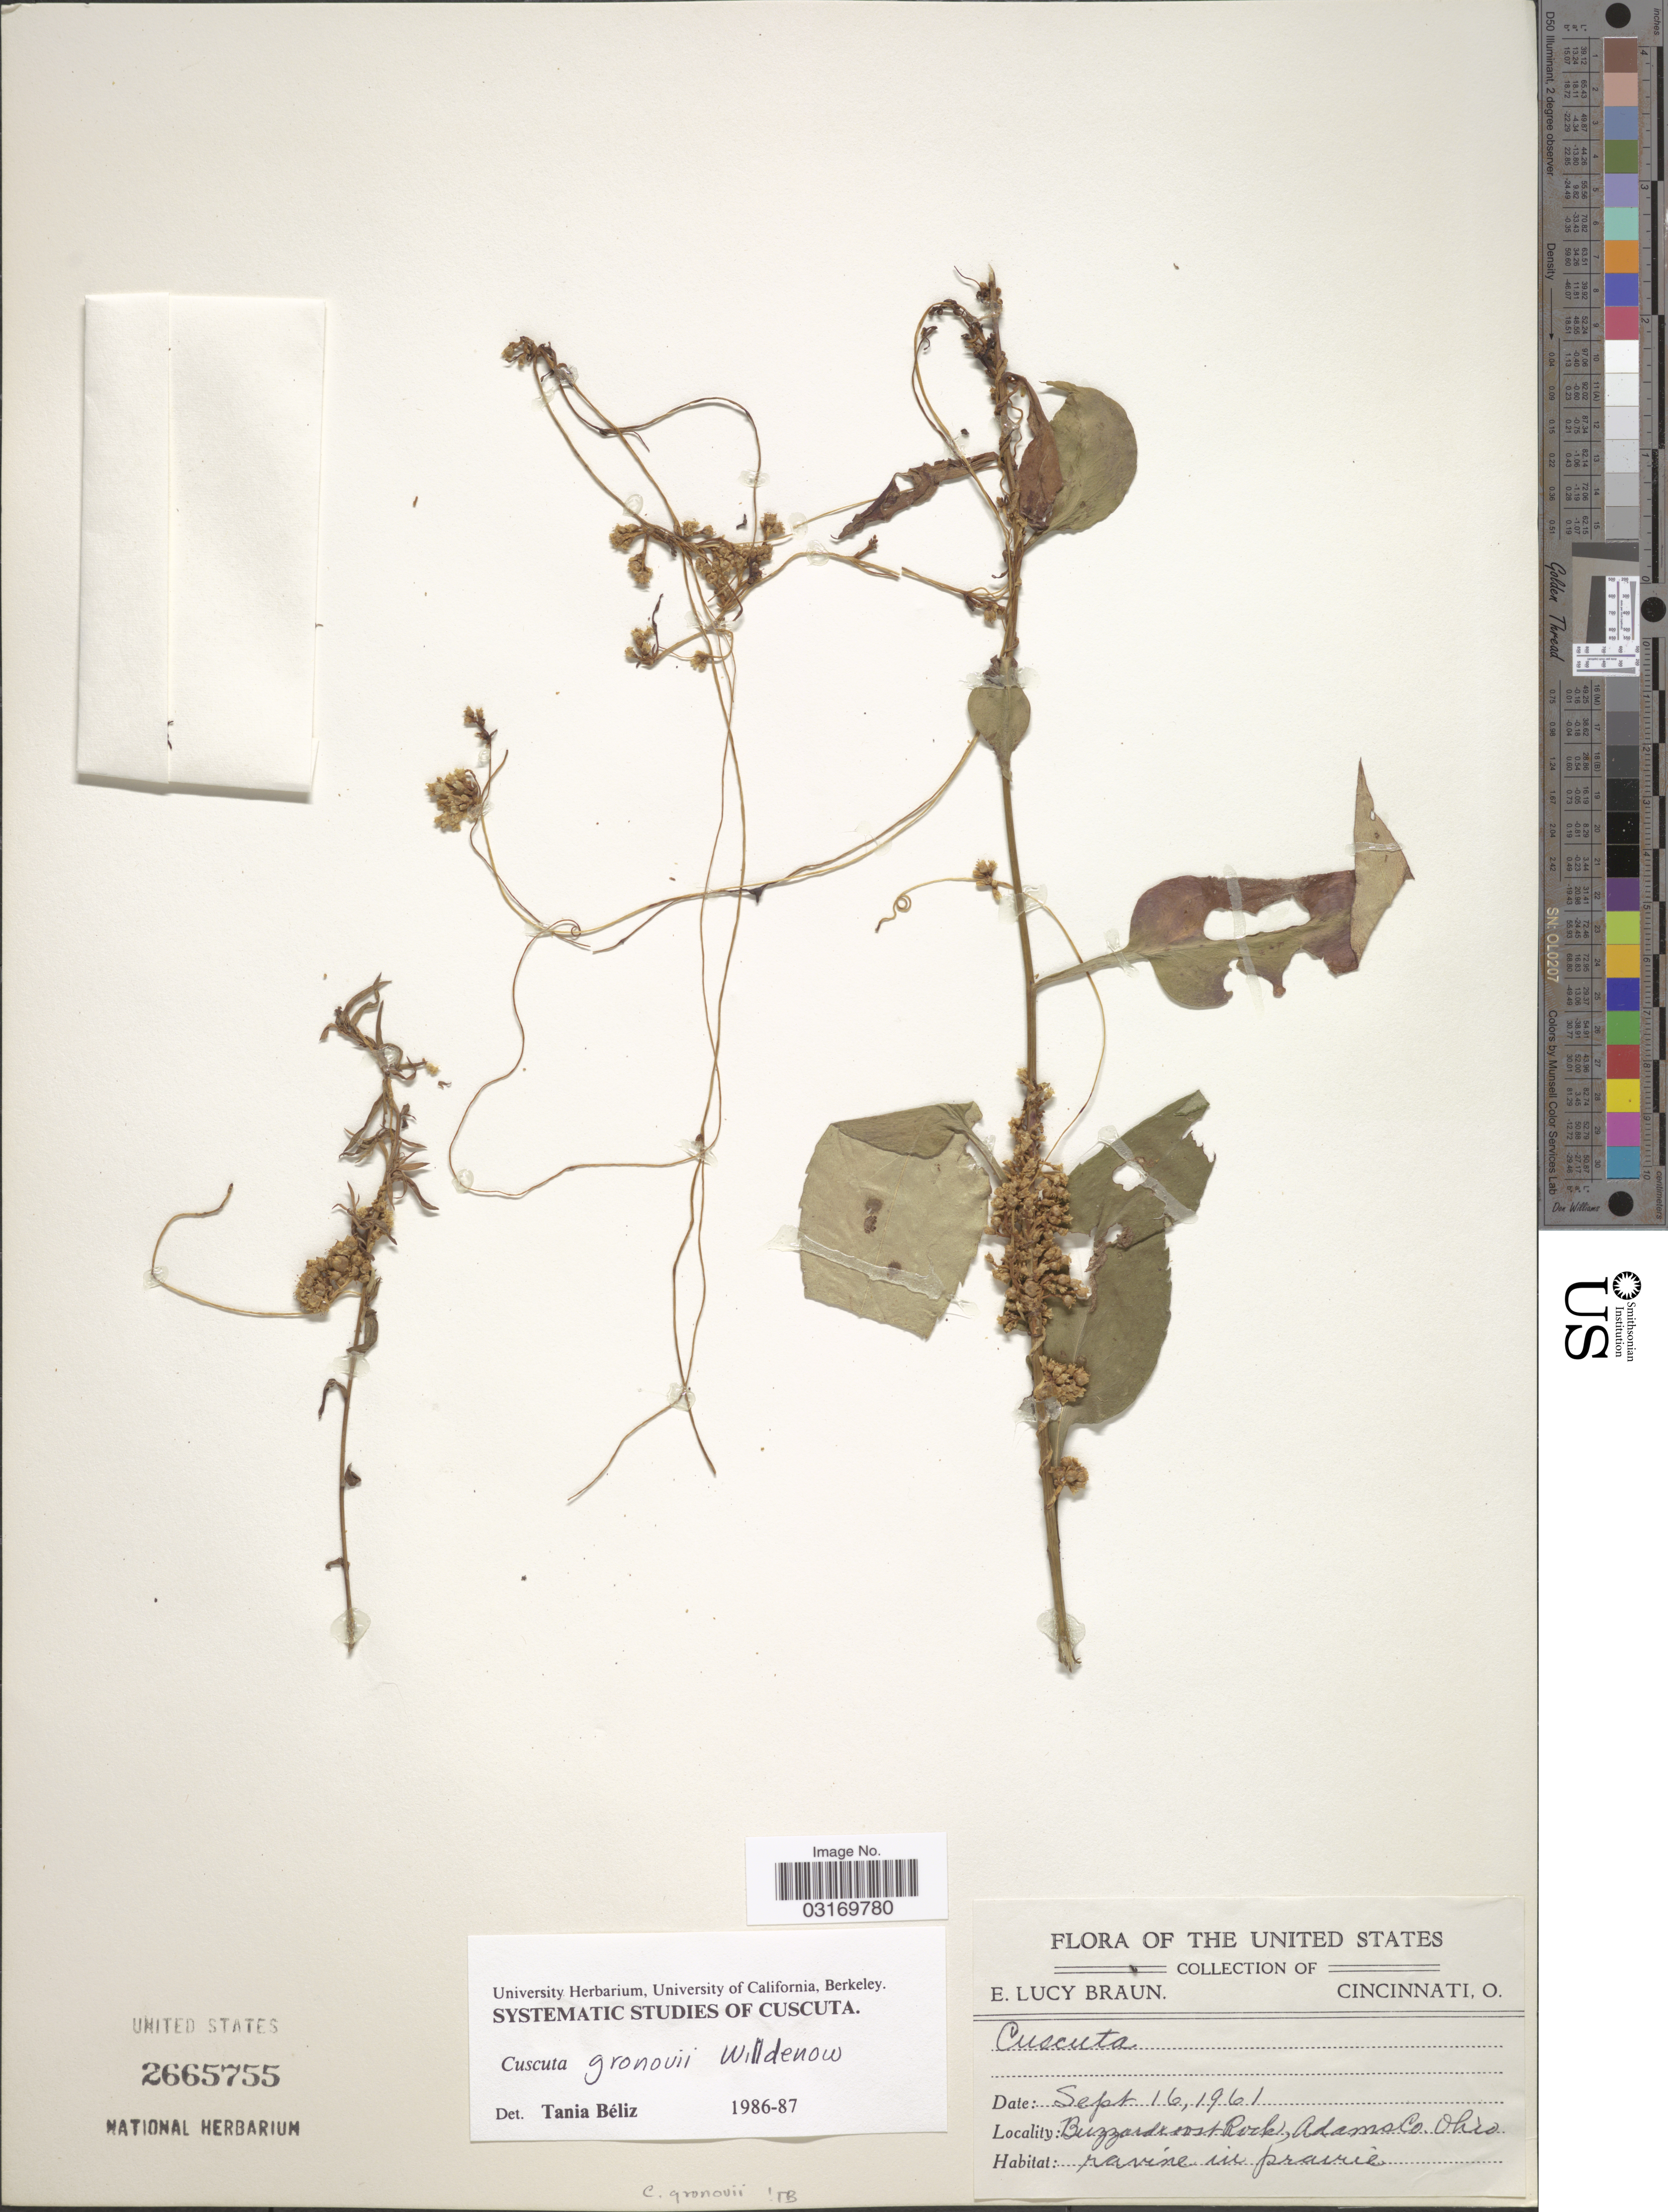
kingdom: Plantae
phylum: Tracheophyta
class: Magnoliopsida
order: Solanales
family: Convolvulaceae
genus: Cuscuta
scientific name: Cuscuta gronovii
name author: Willd. ex Schult.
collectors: E. L. Braun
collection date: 1961-09-16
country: United States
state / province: Ohio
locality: Buzzardroost Rock, Adams Co.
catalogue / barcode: US 2665755